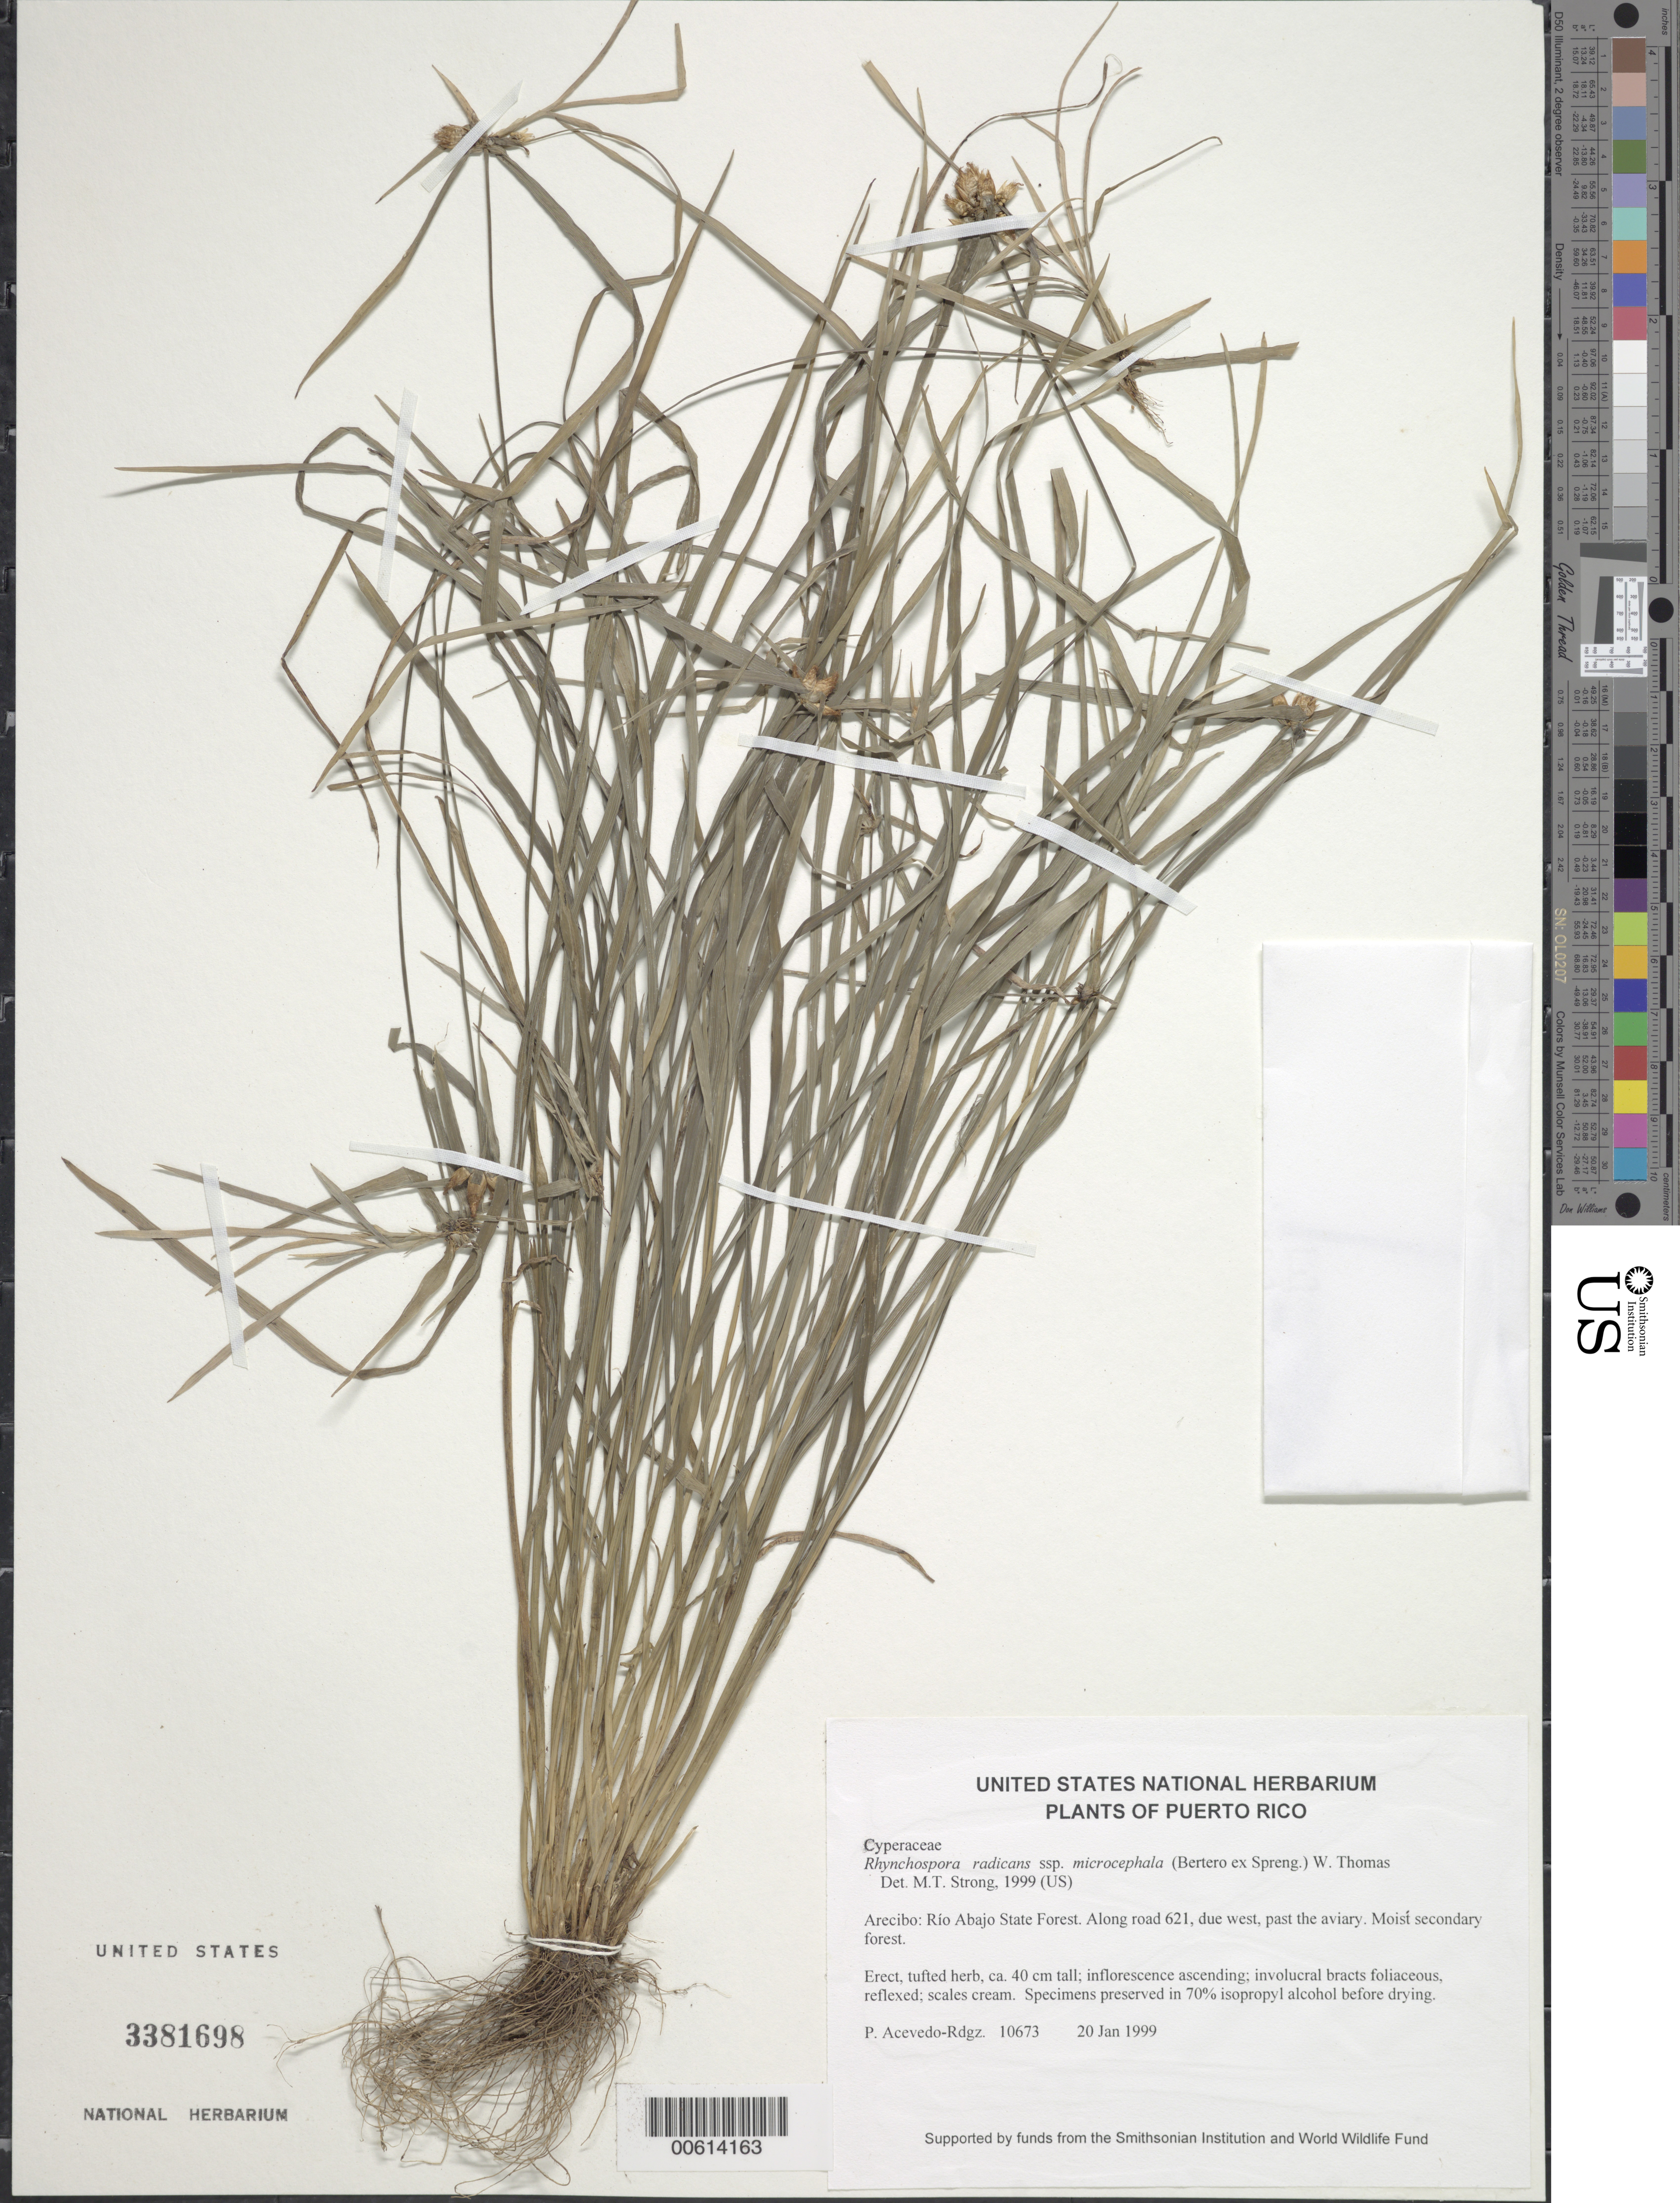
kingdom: Plantae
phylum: Tracheophyta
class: Liliopsida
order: Poales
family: Cyperaceae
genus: Rhynchospora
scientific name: Rhynchospora radicans subsp. microcephala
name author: (Bertero ex Spreng.) W.W. Thomas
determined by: Strong, M. T., (US), Smithsonian Institution - National Museum of Natural History (UNITED STATES)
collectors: P. Acevedo-Rodr.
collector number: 10673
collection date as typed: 20 Jan 1999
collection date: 1999-01-20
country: Puerto Rico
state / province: Arecibo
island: Puerto Rico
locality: Arecibo; Río Abajo State Forest. Along road 621, due west, past the aviary.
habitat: Moist secondary forest.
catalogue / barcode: US 3381698